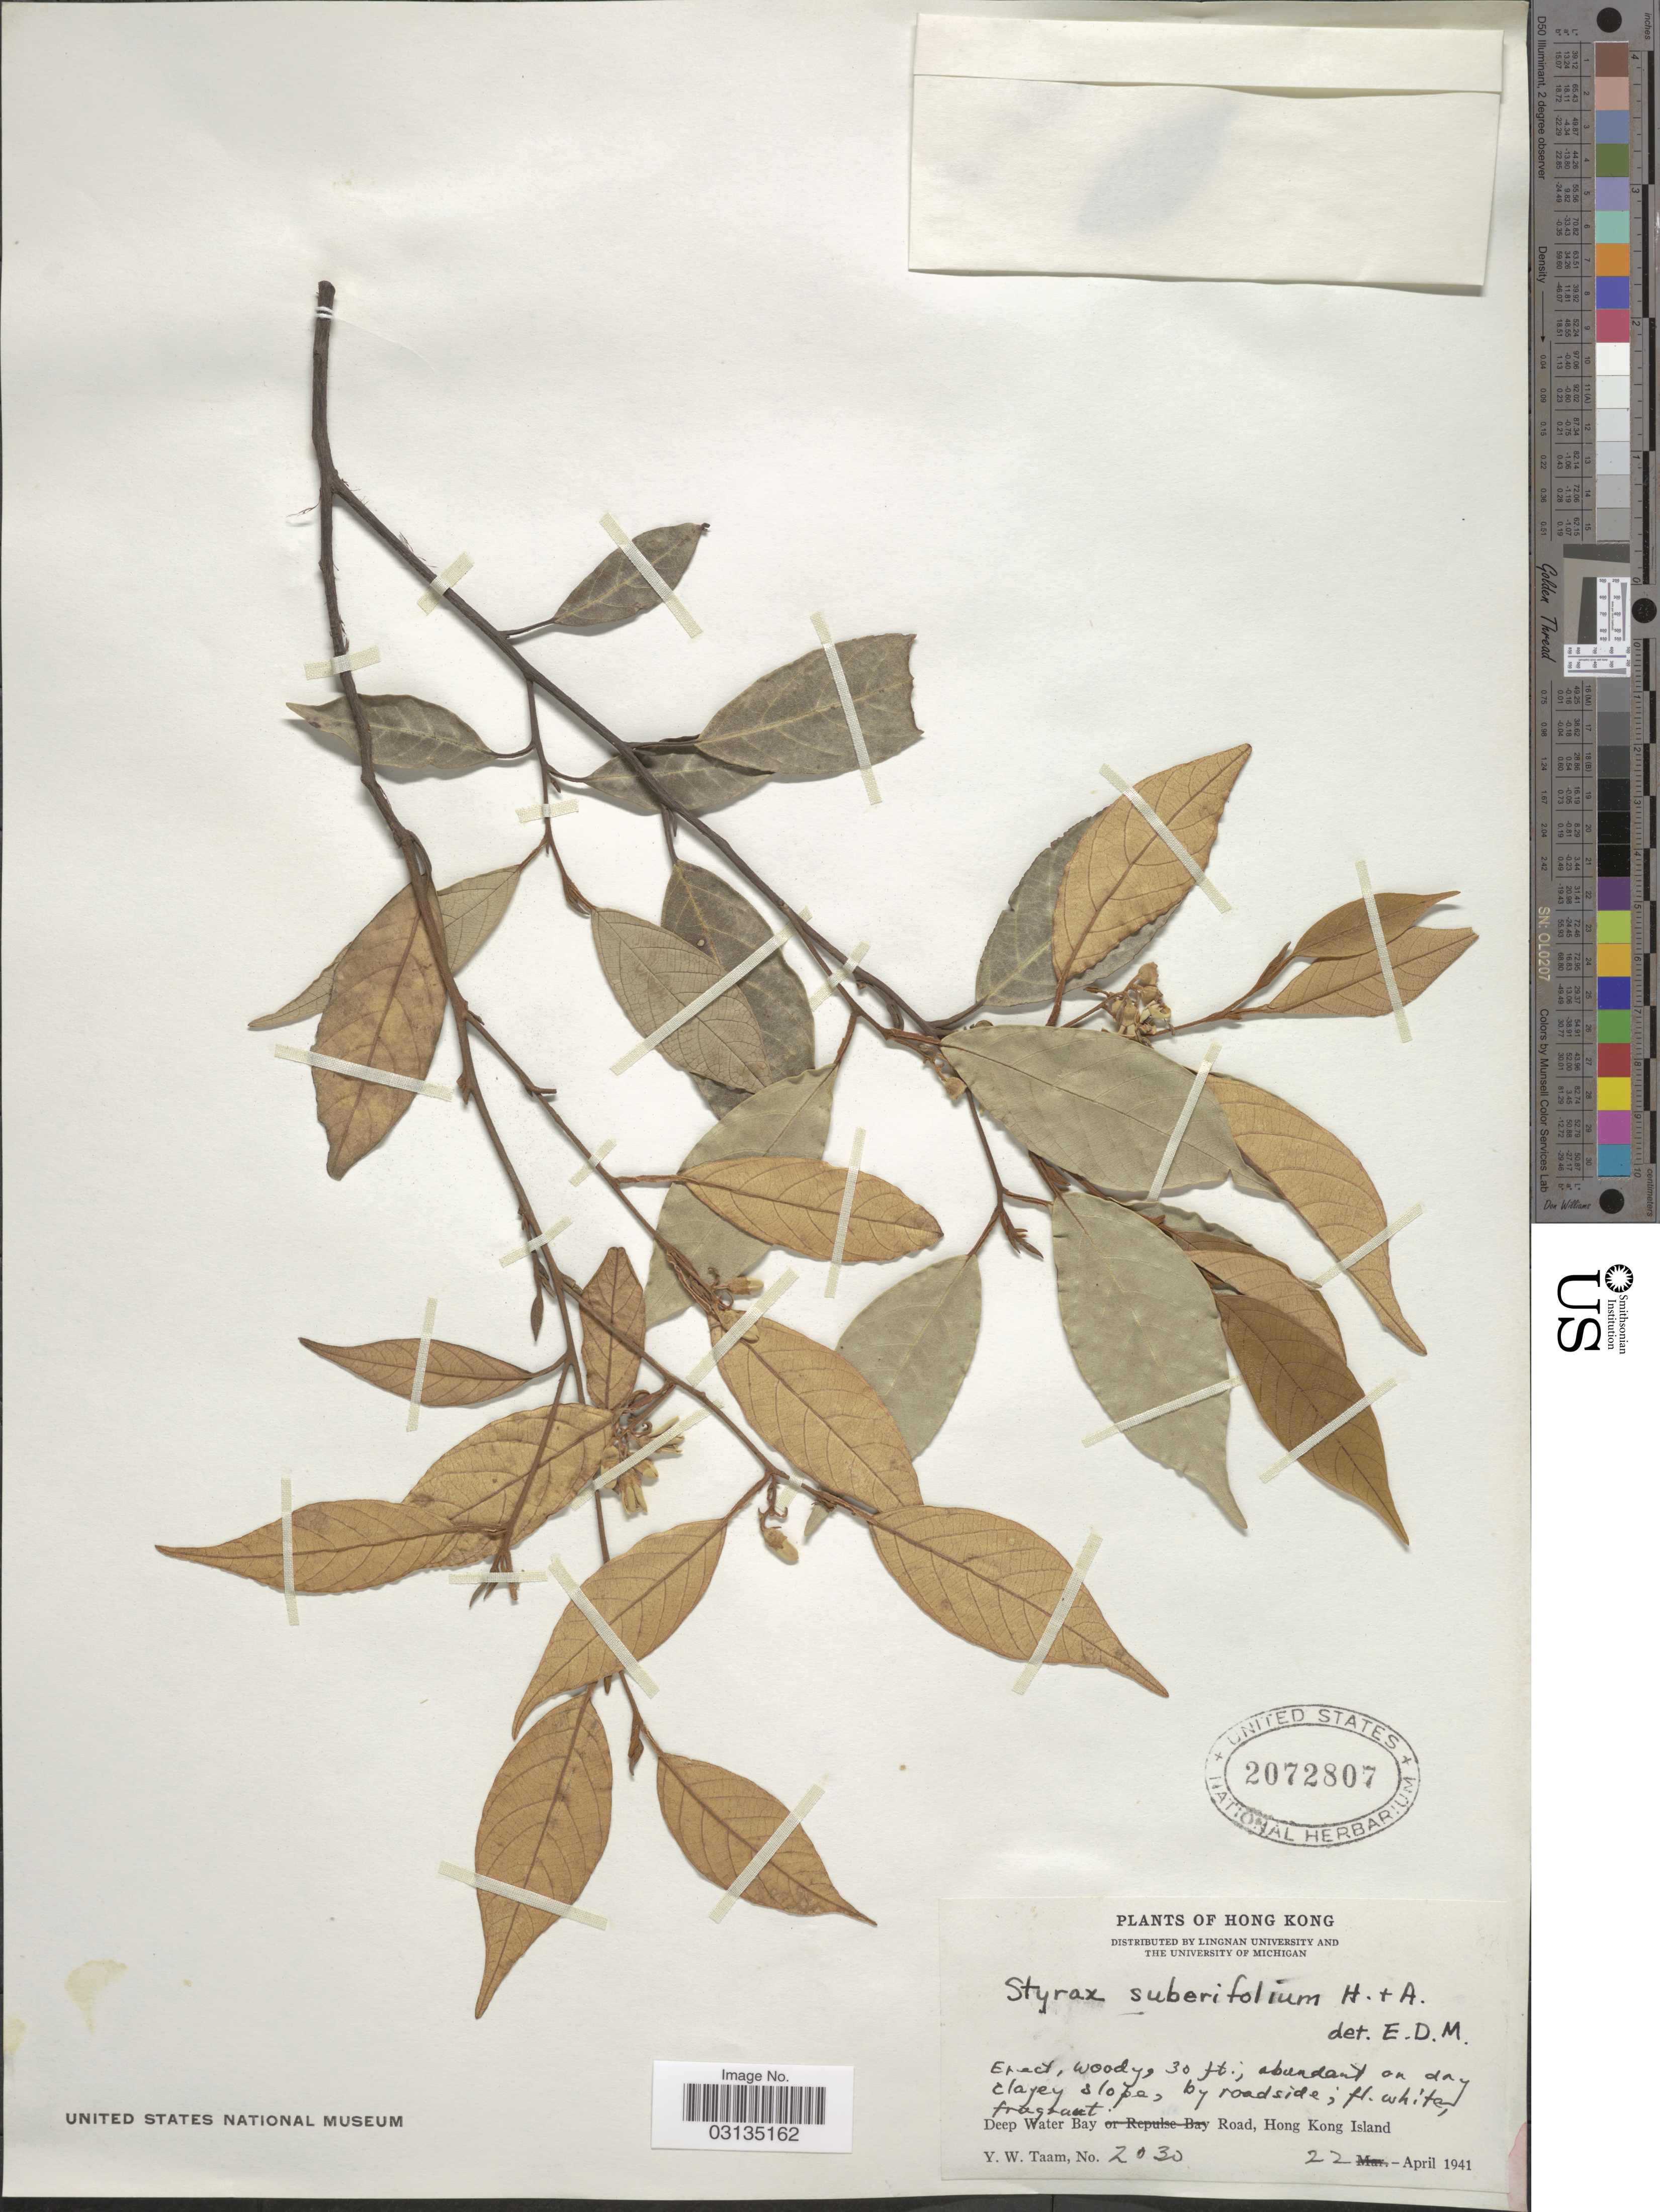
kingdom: Plantae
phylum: Tracheophyta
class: Magnoliopsida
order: Ericales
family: Styracaceae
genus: Styrax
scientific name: Styrax suberifolius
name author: Hook. & Arn.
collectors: Y. W. Taam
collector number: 2030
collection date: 1941-04-22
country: China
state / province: Hong Kong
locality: Hong Kong, by roadside, Deep Water Bay Road, Hong Kong Island.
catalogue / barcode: US 2072807